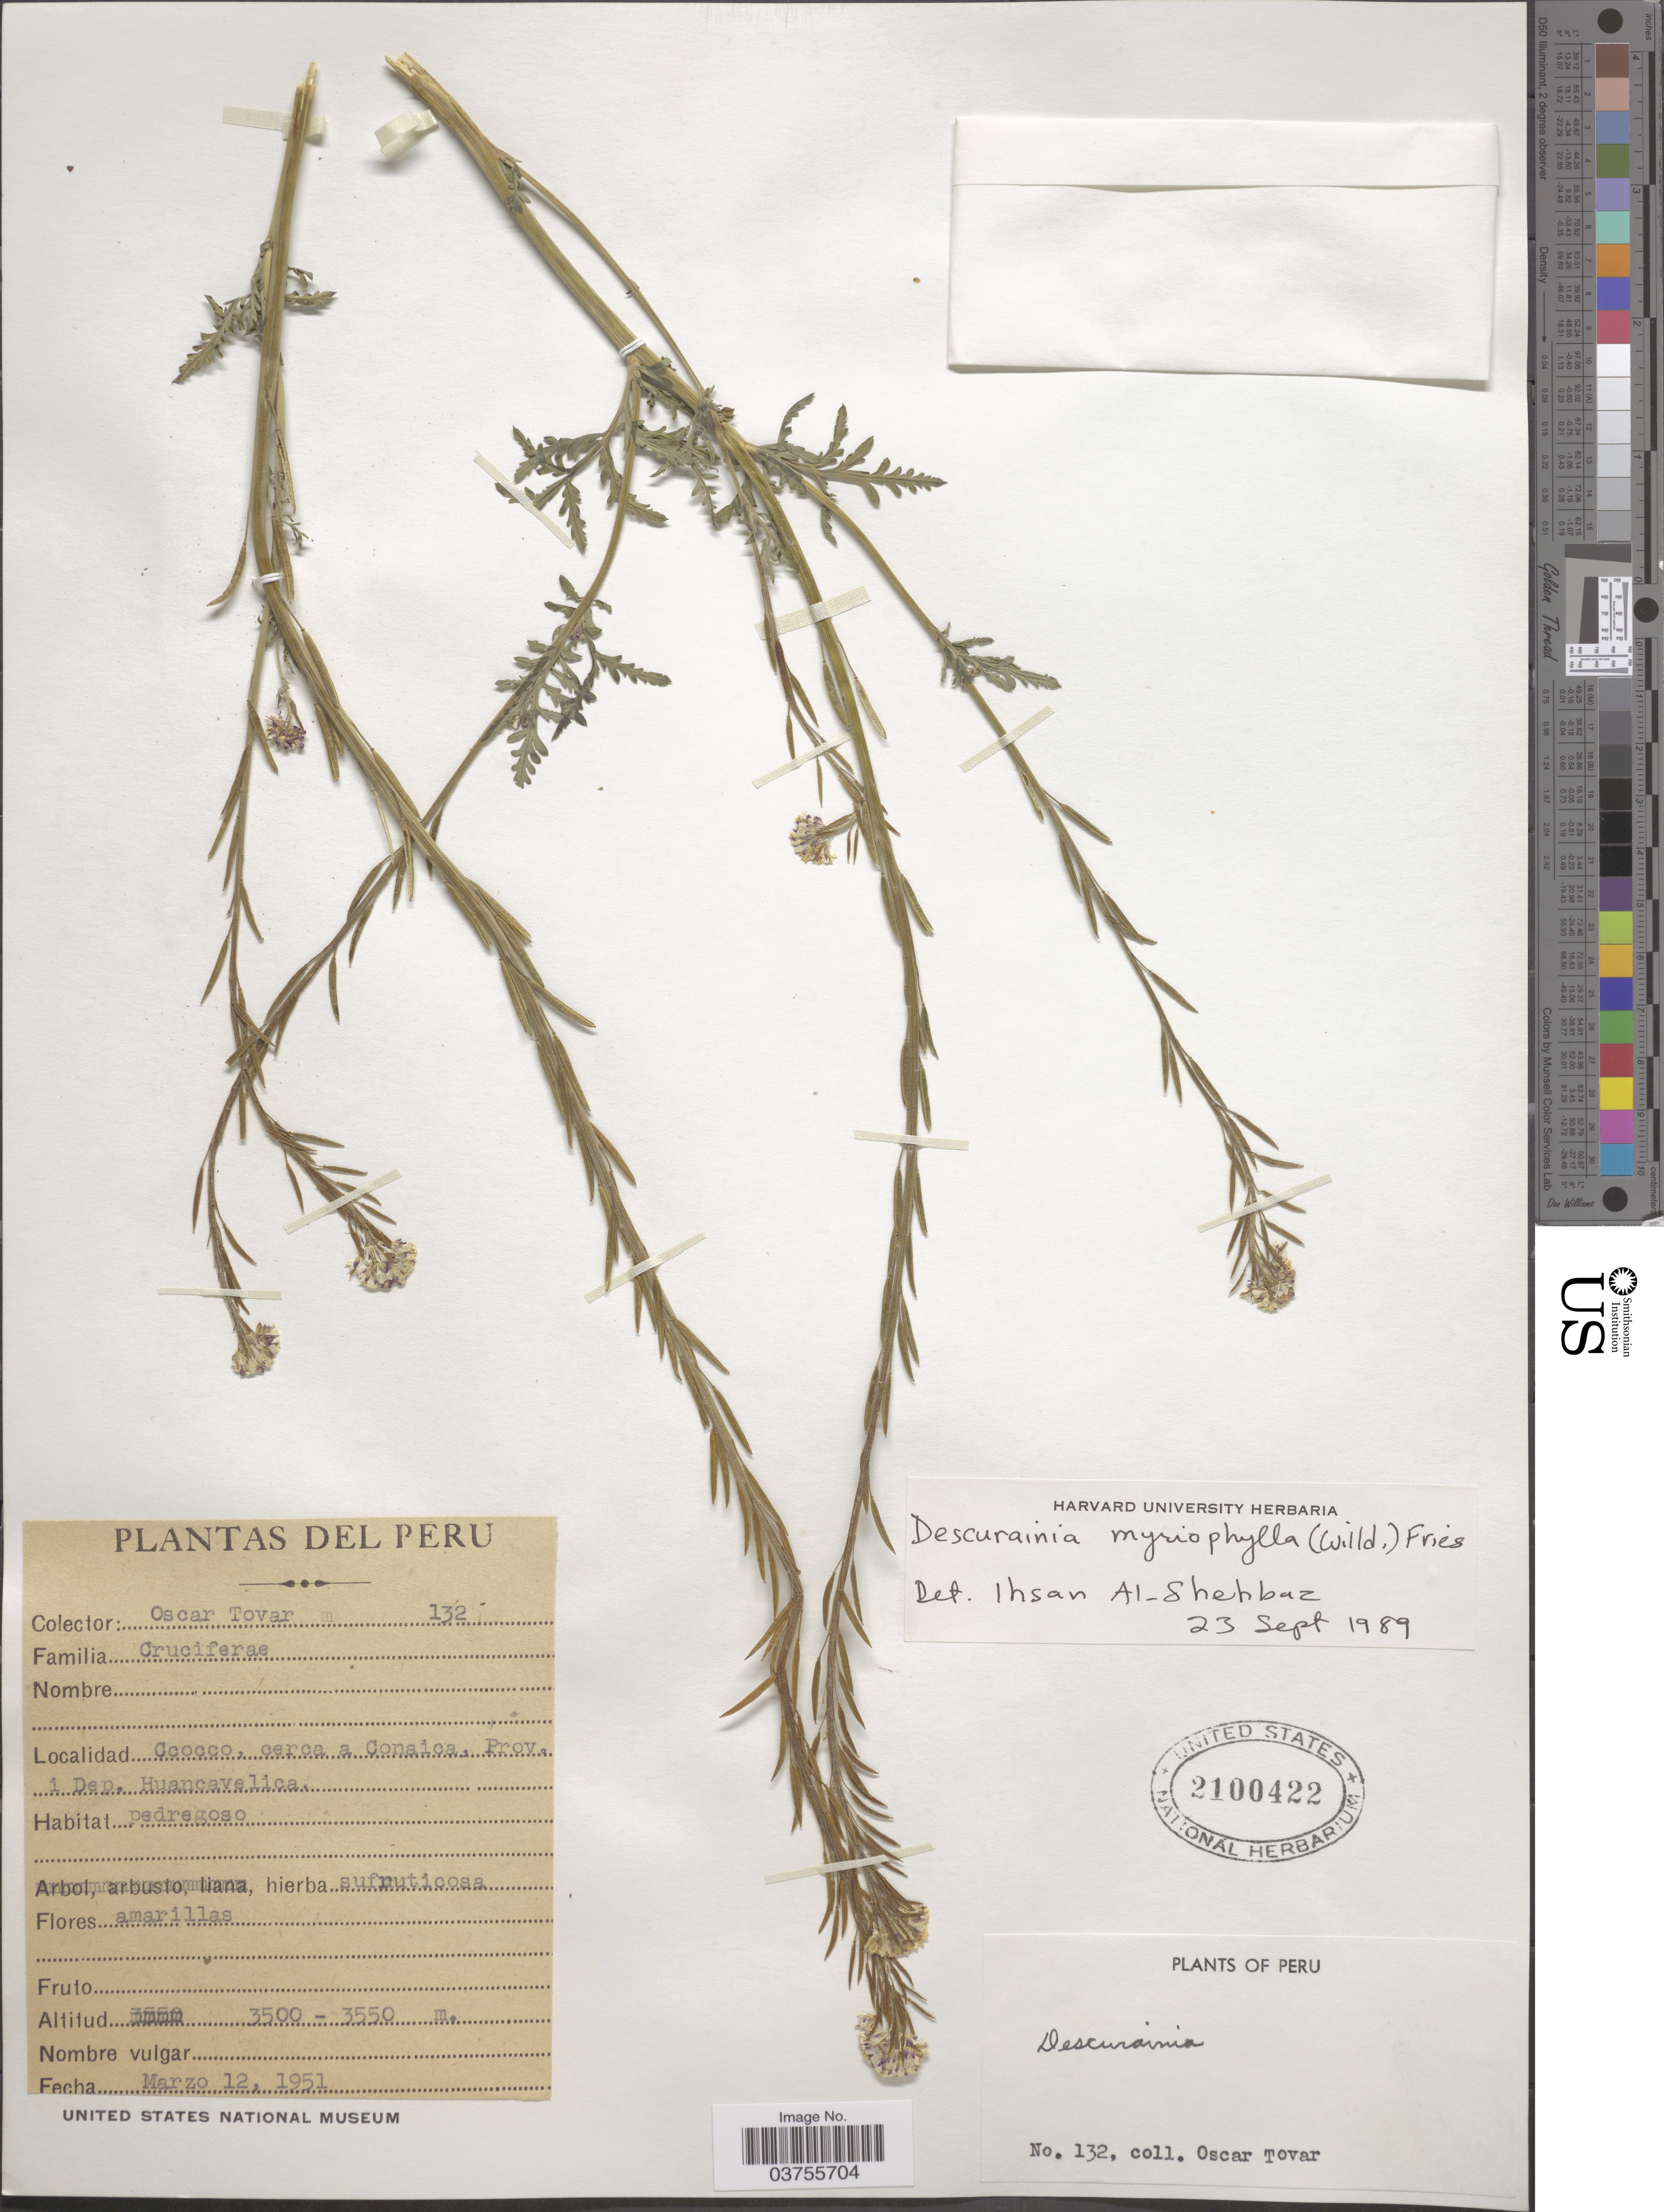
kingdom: Plantae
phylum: Tracheophyta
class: Magnoliopsida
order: Brassicales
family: Brassicaceae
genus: Descurainia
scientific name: Descurainia myriophylla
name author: (Willd.) R.E. Fr.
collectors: Ó. Tovar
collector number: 132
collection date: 1951-03-12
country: Peru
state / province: Huancavelica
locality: Ccocco, cerca a Conaica, Prov. i Dep. Huancavelica.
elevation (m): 3500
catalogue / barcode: US 2100422